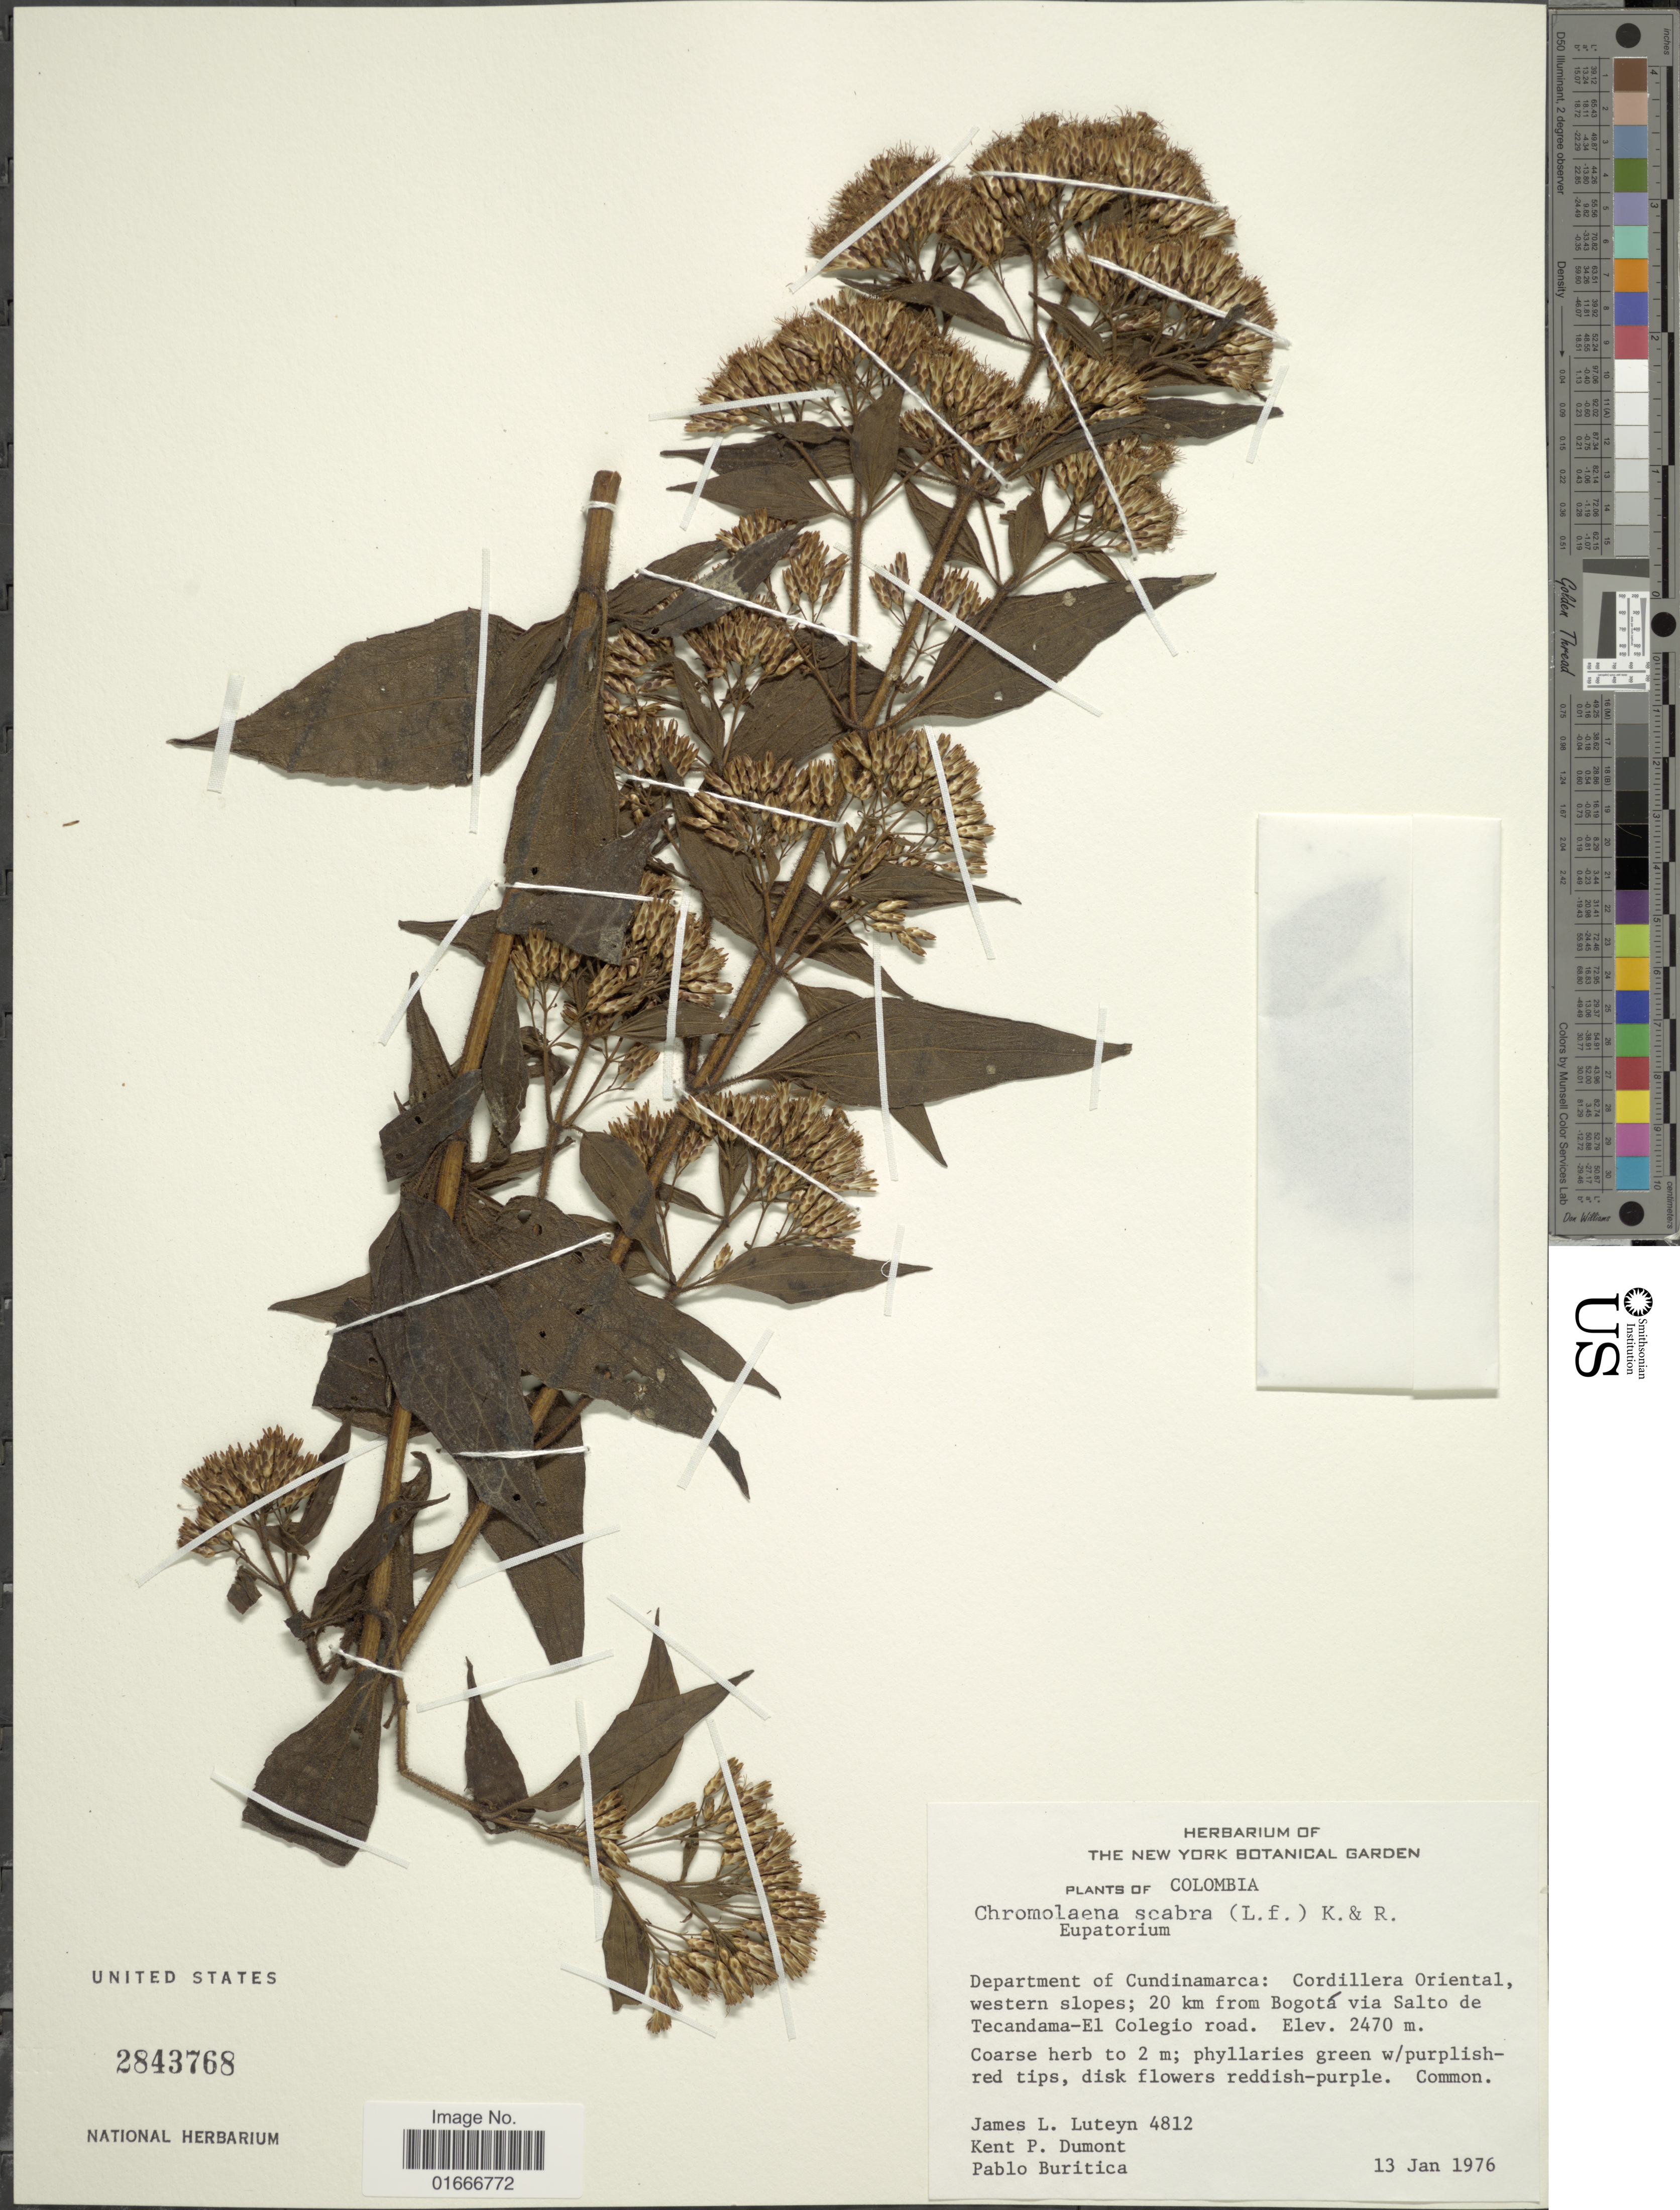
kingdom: Plantae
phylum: Tracheophyta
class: Magnoliopsida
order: Asterales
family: Asteraceae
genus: Chromolaena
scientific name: Chromolaena scabra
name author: (L. f.) R.M. King & H. Rob.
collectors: J. L. Luteyn, K. P. Dumont & P. Buritica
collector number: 4812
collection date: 1976-01-13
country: Colombia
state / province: Cundinamarca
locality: Cordillera Oriental, western slopes, 20 km from Bogota via Salto de Tecandama-El Colegio road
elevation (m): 2470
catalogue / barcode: US 2843768